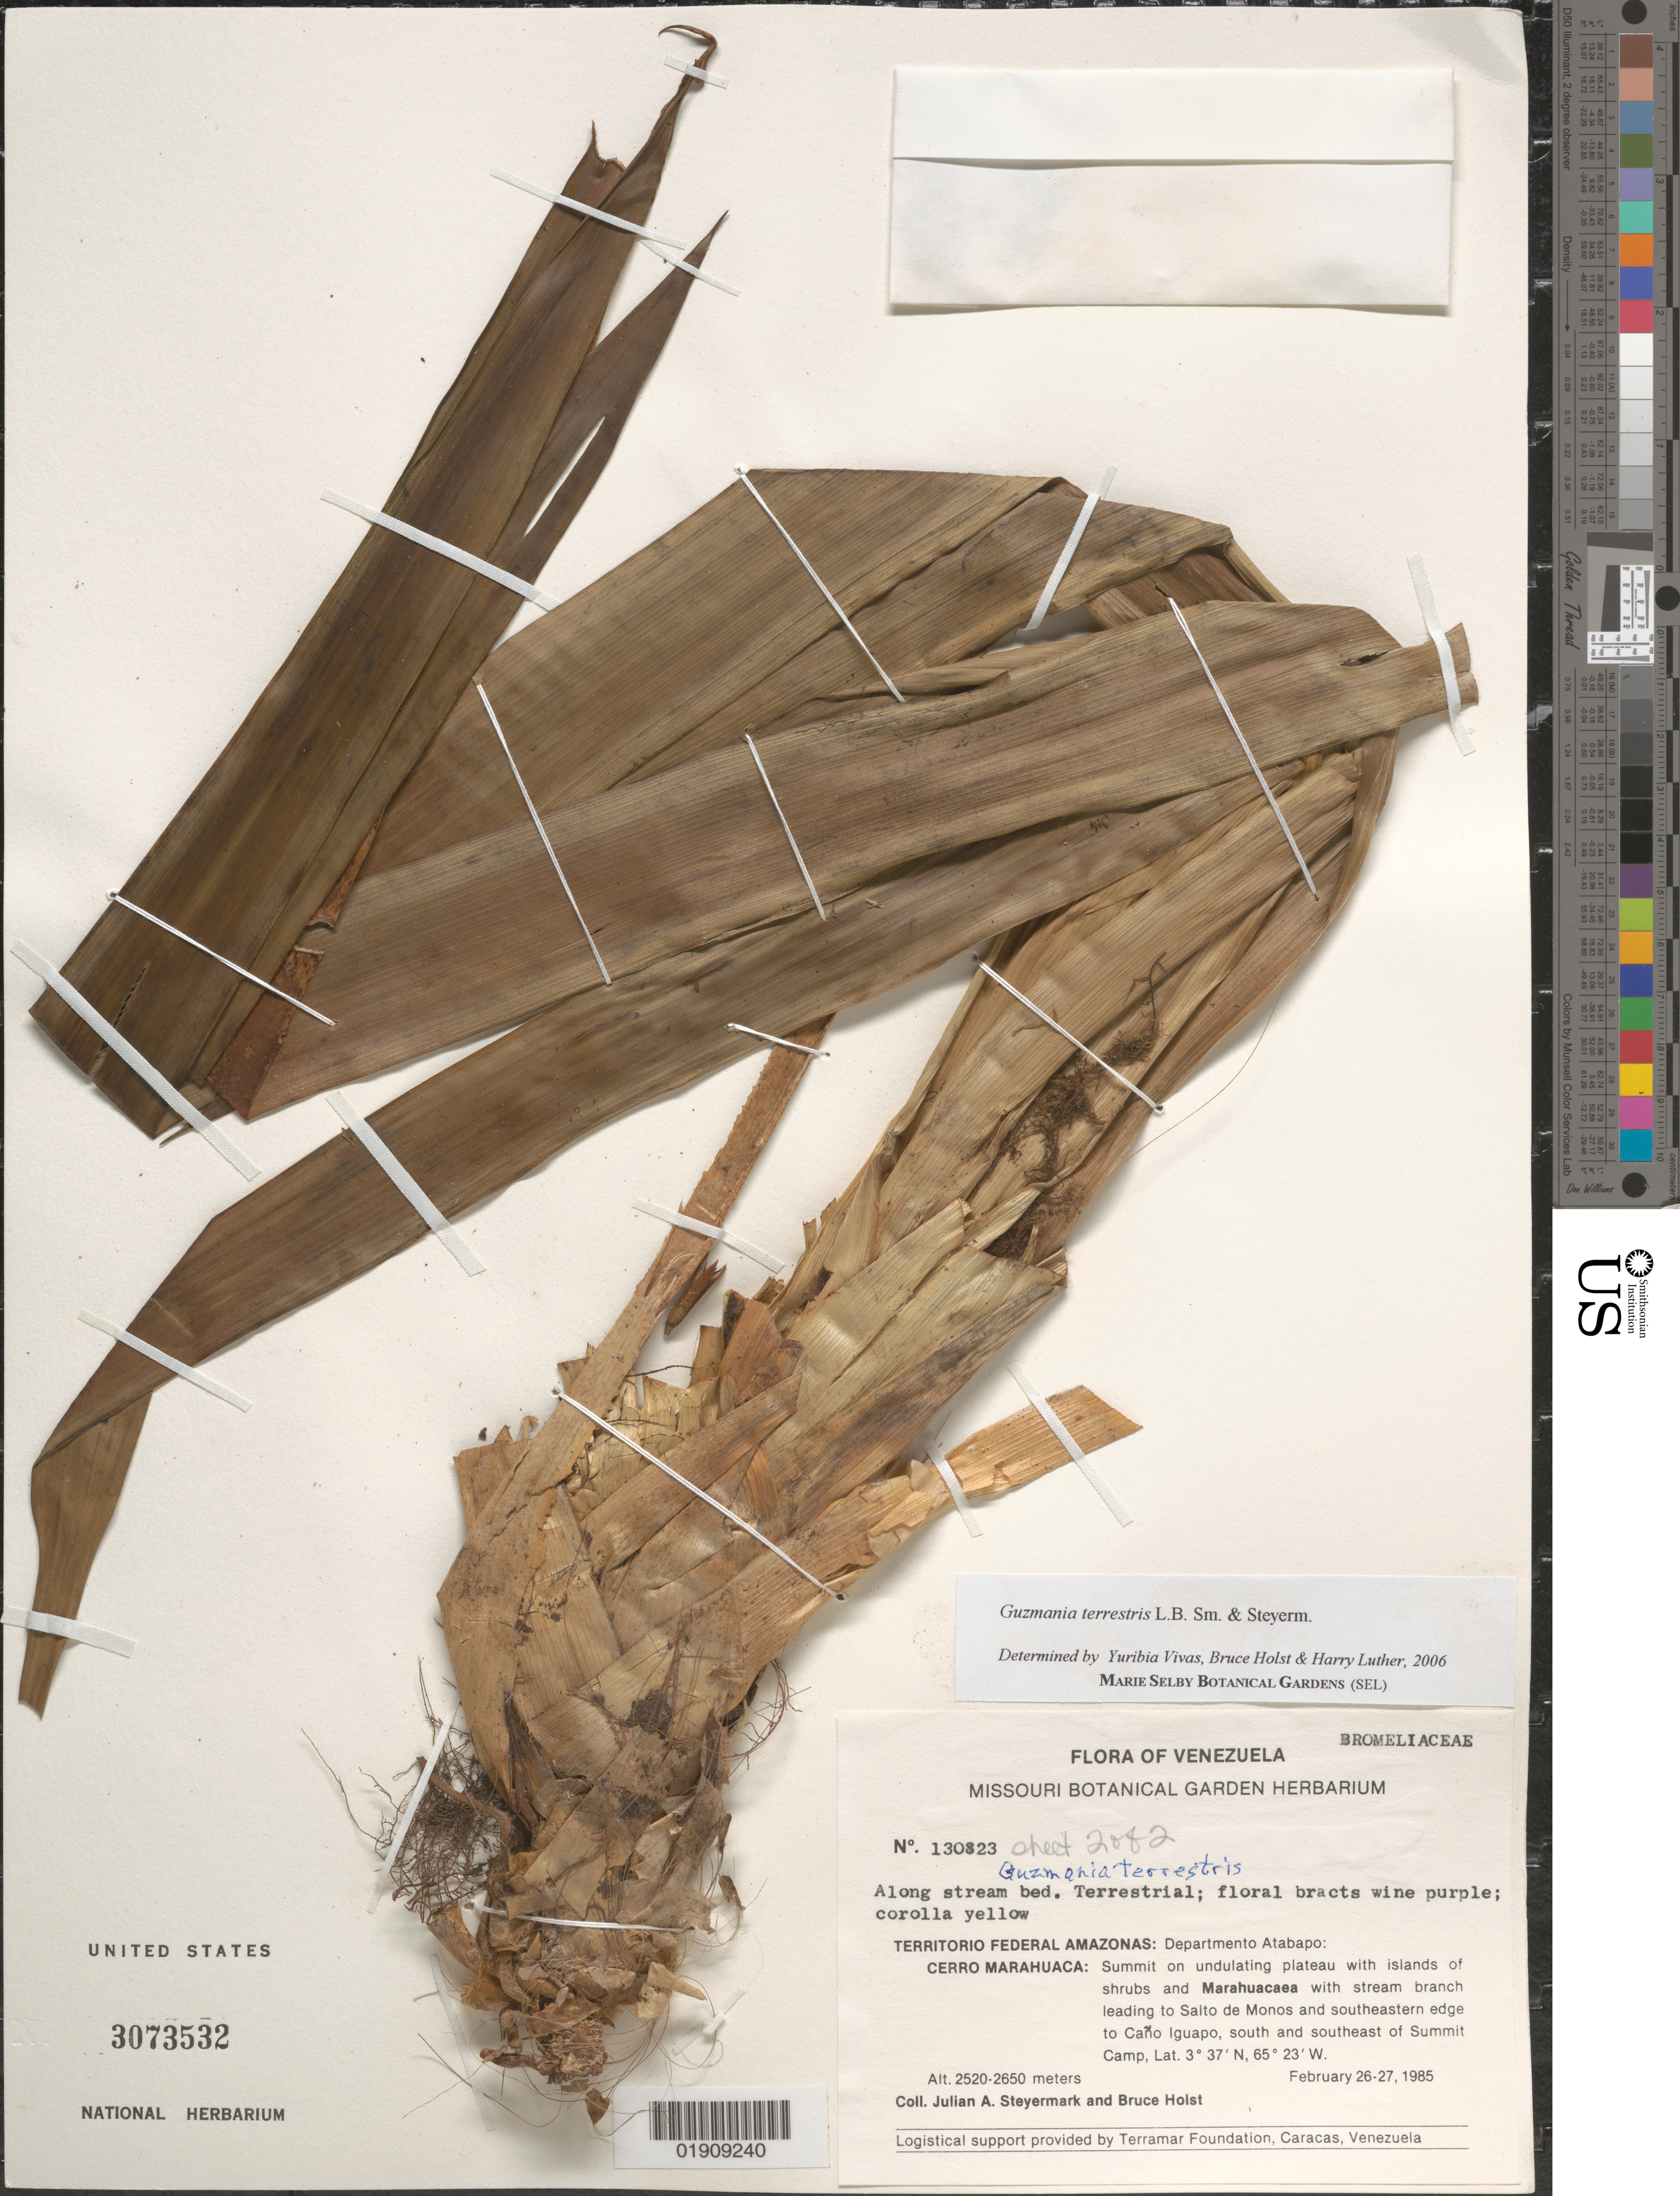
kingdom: Plantae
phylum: Tracheophyta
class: Liliopsida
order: Poales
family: Bromeliaceae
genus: Guzmania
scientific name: Guzmania terrestris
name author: L.B. Sm. & Steyerm.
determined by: Vivas, Yuribia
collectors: J. Steyermark & B. Holst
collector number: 130823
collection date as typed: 26-Feb-85 to 27-Feb-85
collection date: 1985-02-26/1985-02-27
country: Venezuela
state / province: Amazonas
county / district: Atabapo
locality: Cerro Marahuaca: stream branch leading to Salto de Monos and SE edge to Caño Iguapo, S and SE of Summit Camp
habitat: along stream bed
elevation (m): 2520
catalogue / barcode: US 3073532